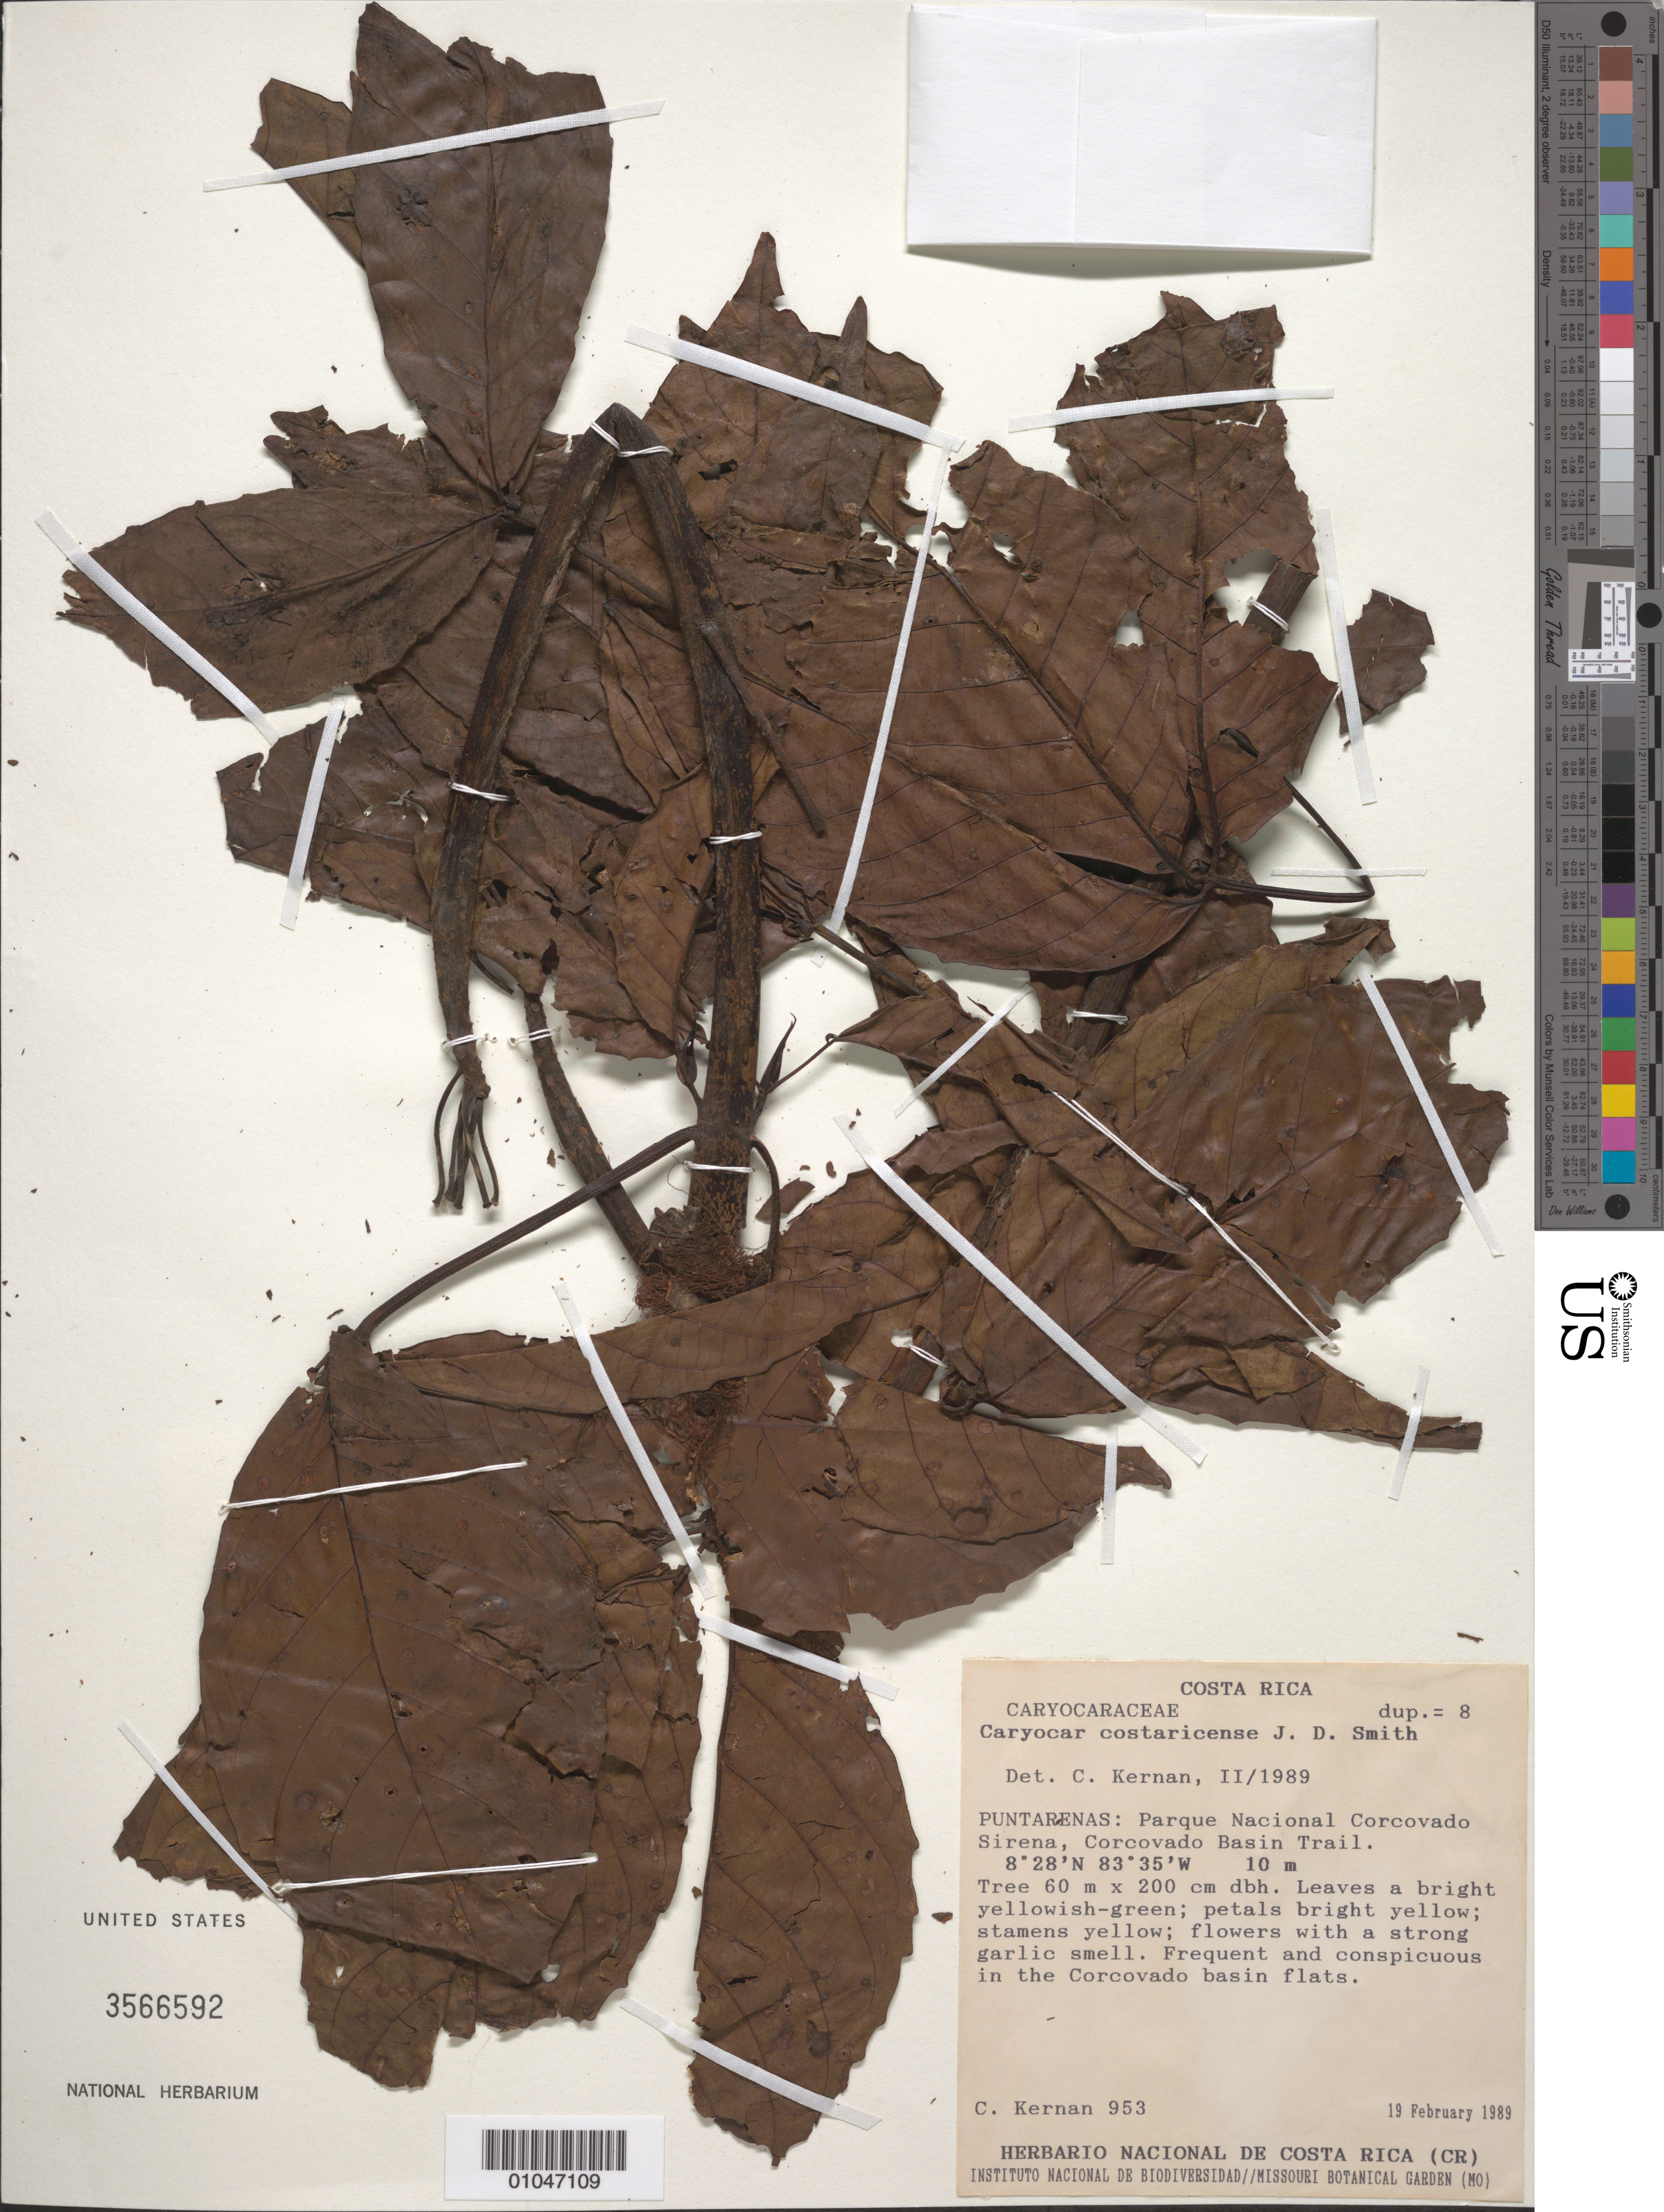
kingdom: Plantae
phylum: Tracheophyta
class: Magnoliopsida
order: Malpighiales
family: Caryocaraceae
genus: Caryocar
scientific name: Caryocar costaricense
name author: Donn. Sm.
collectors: C. Kernan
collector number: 953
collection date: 1989-02-19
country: Costa Rica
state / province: Puntarenas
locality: Corcovado Basin Trail, Parque Nacional Corcovado Sirena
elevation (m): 10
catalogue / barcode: US 3566592